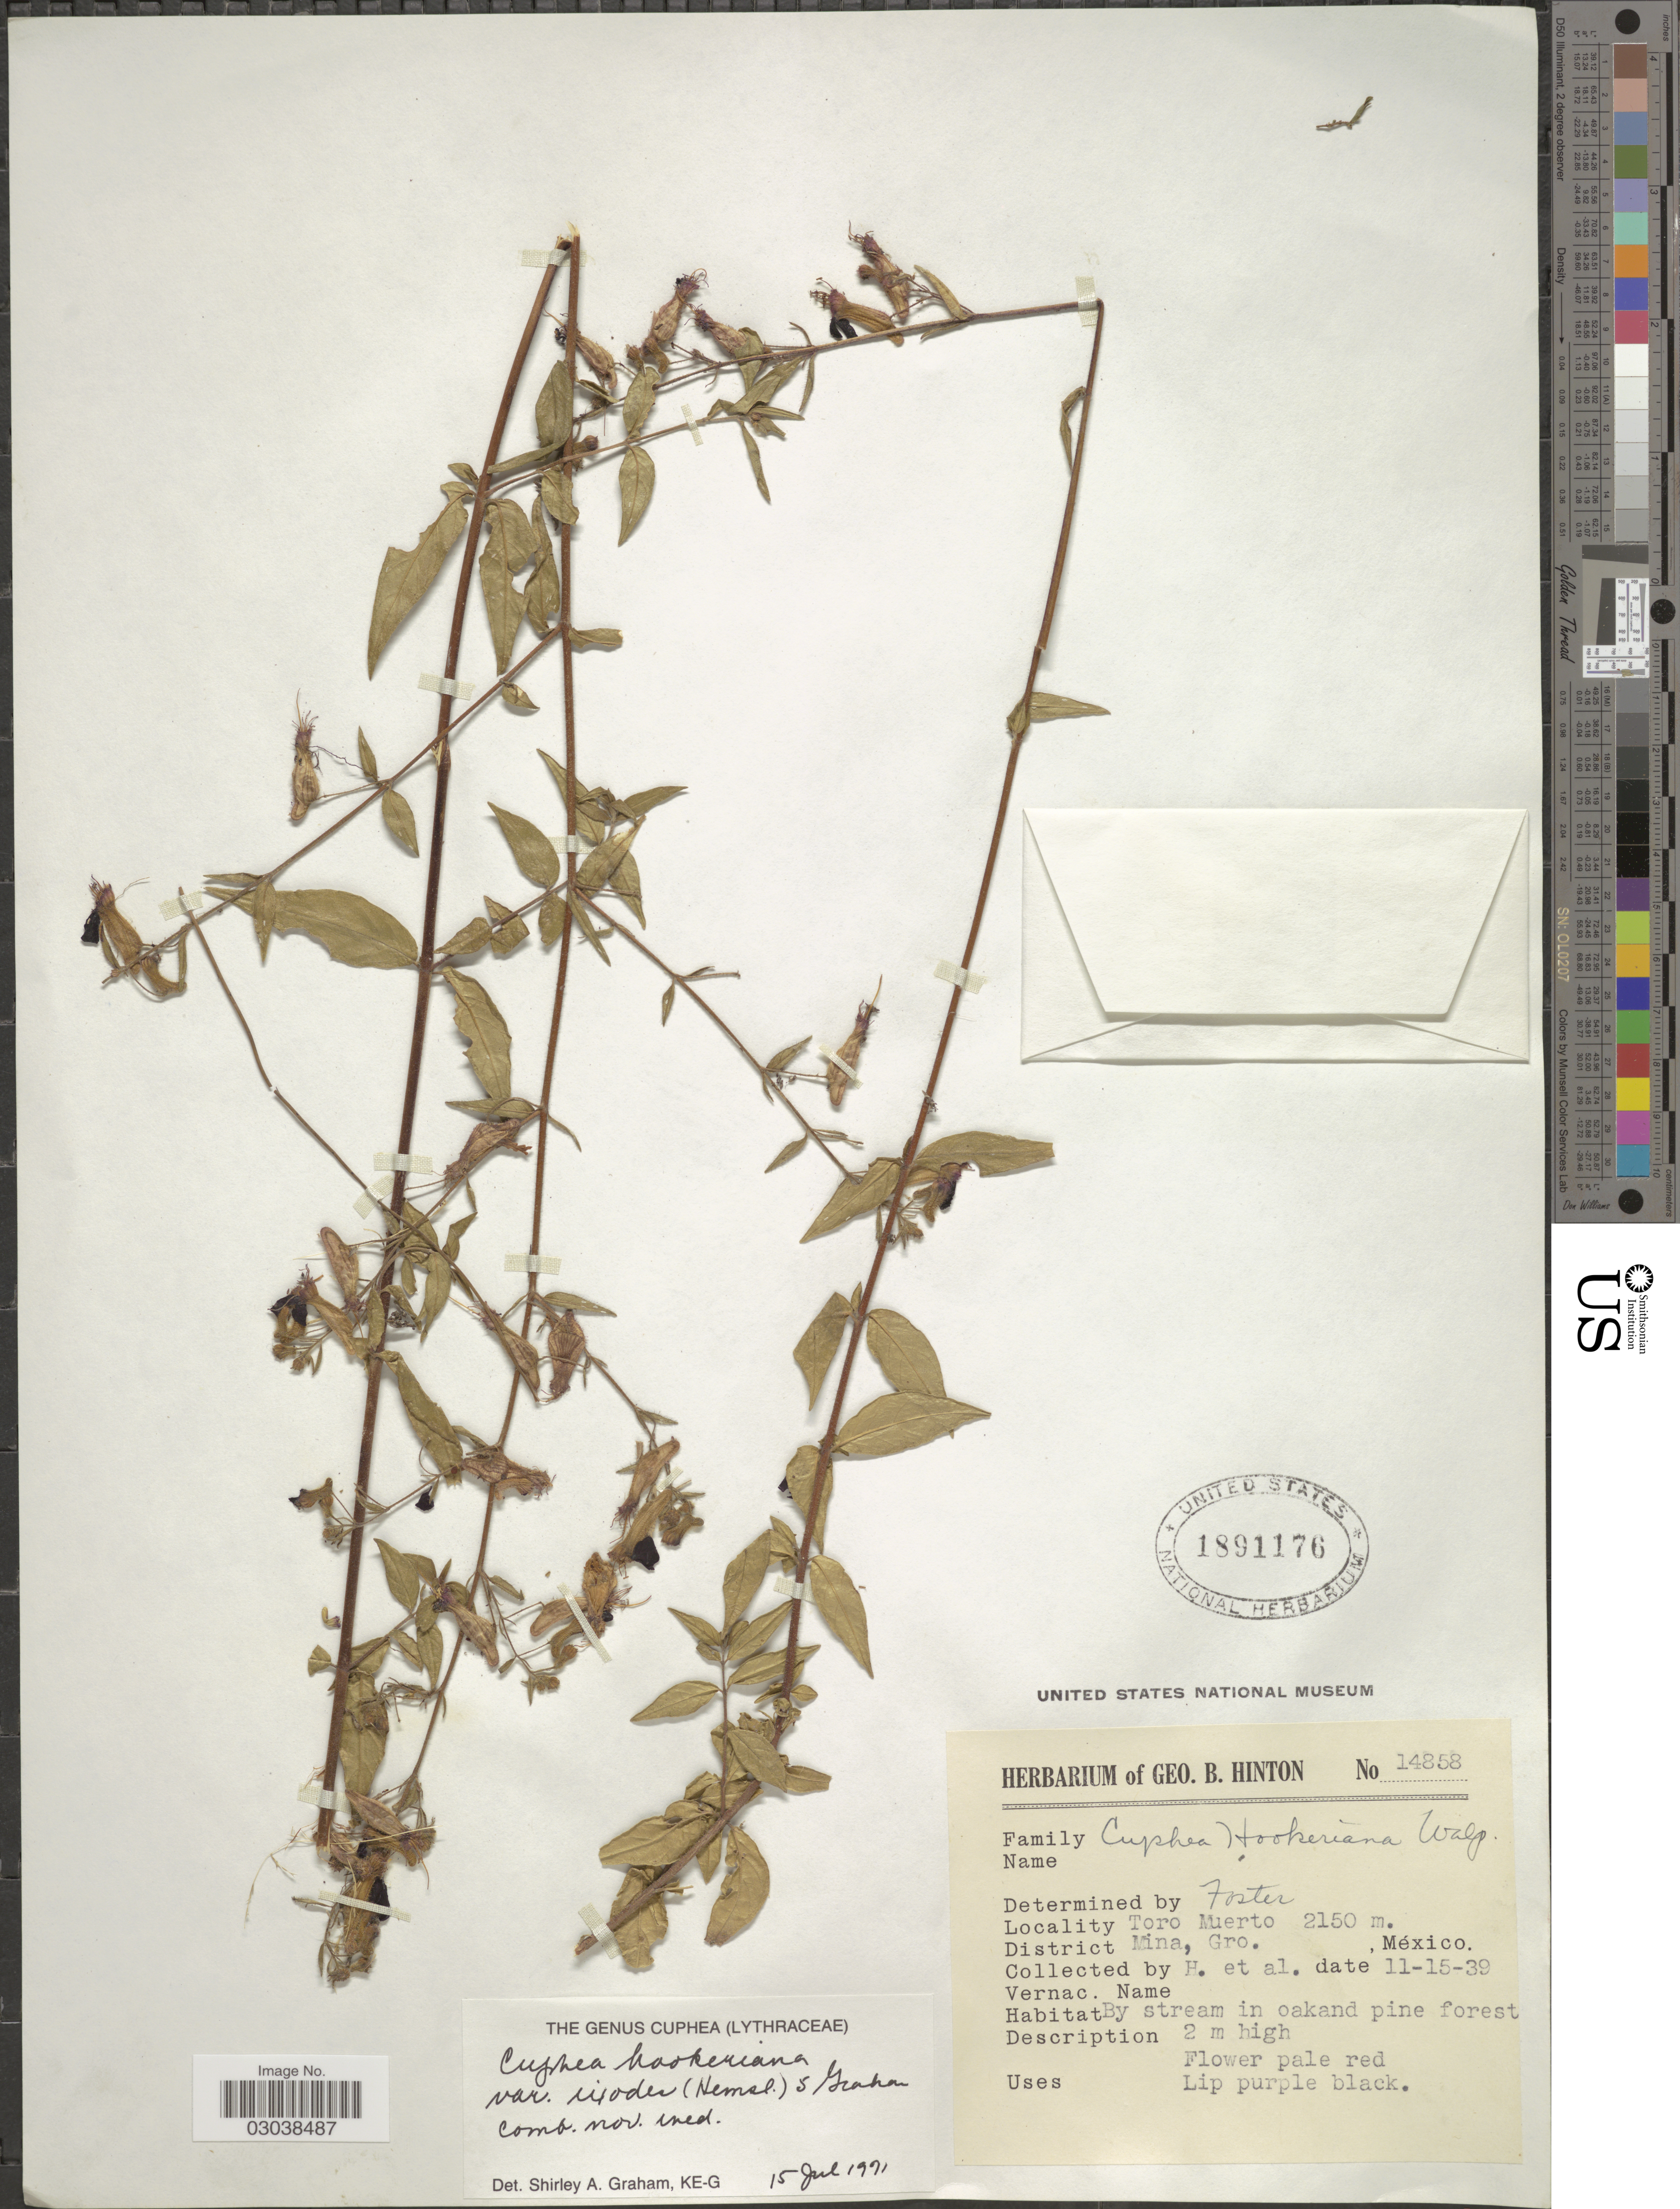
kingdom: Plantae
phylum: Tracheophyta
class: Magnoliopsida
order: Myrtales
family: Lythraceae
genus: Cuphea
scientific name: Cuphea hookeriana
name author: Walp.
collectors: G. B. Hinton & et al.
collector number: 14858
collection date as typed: Transcribed d/m/y: 15/11/39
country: Mexico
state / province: Guerrero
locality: Toro Muerto. District Mina, Gro.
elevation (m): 2150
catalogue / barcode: US 1891176